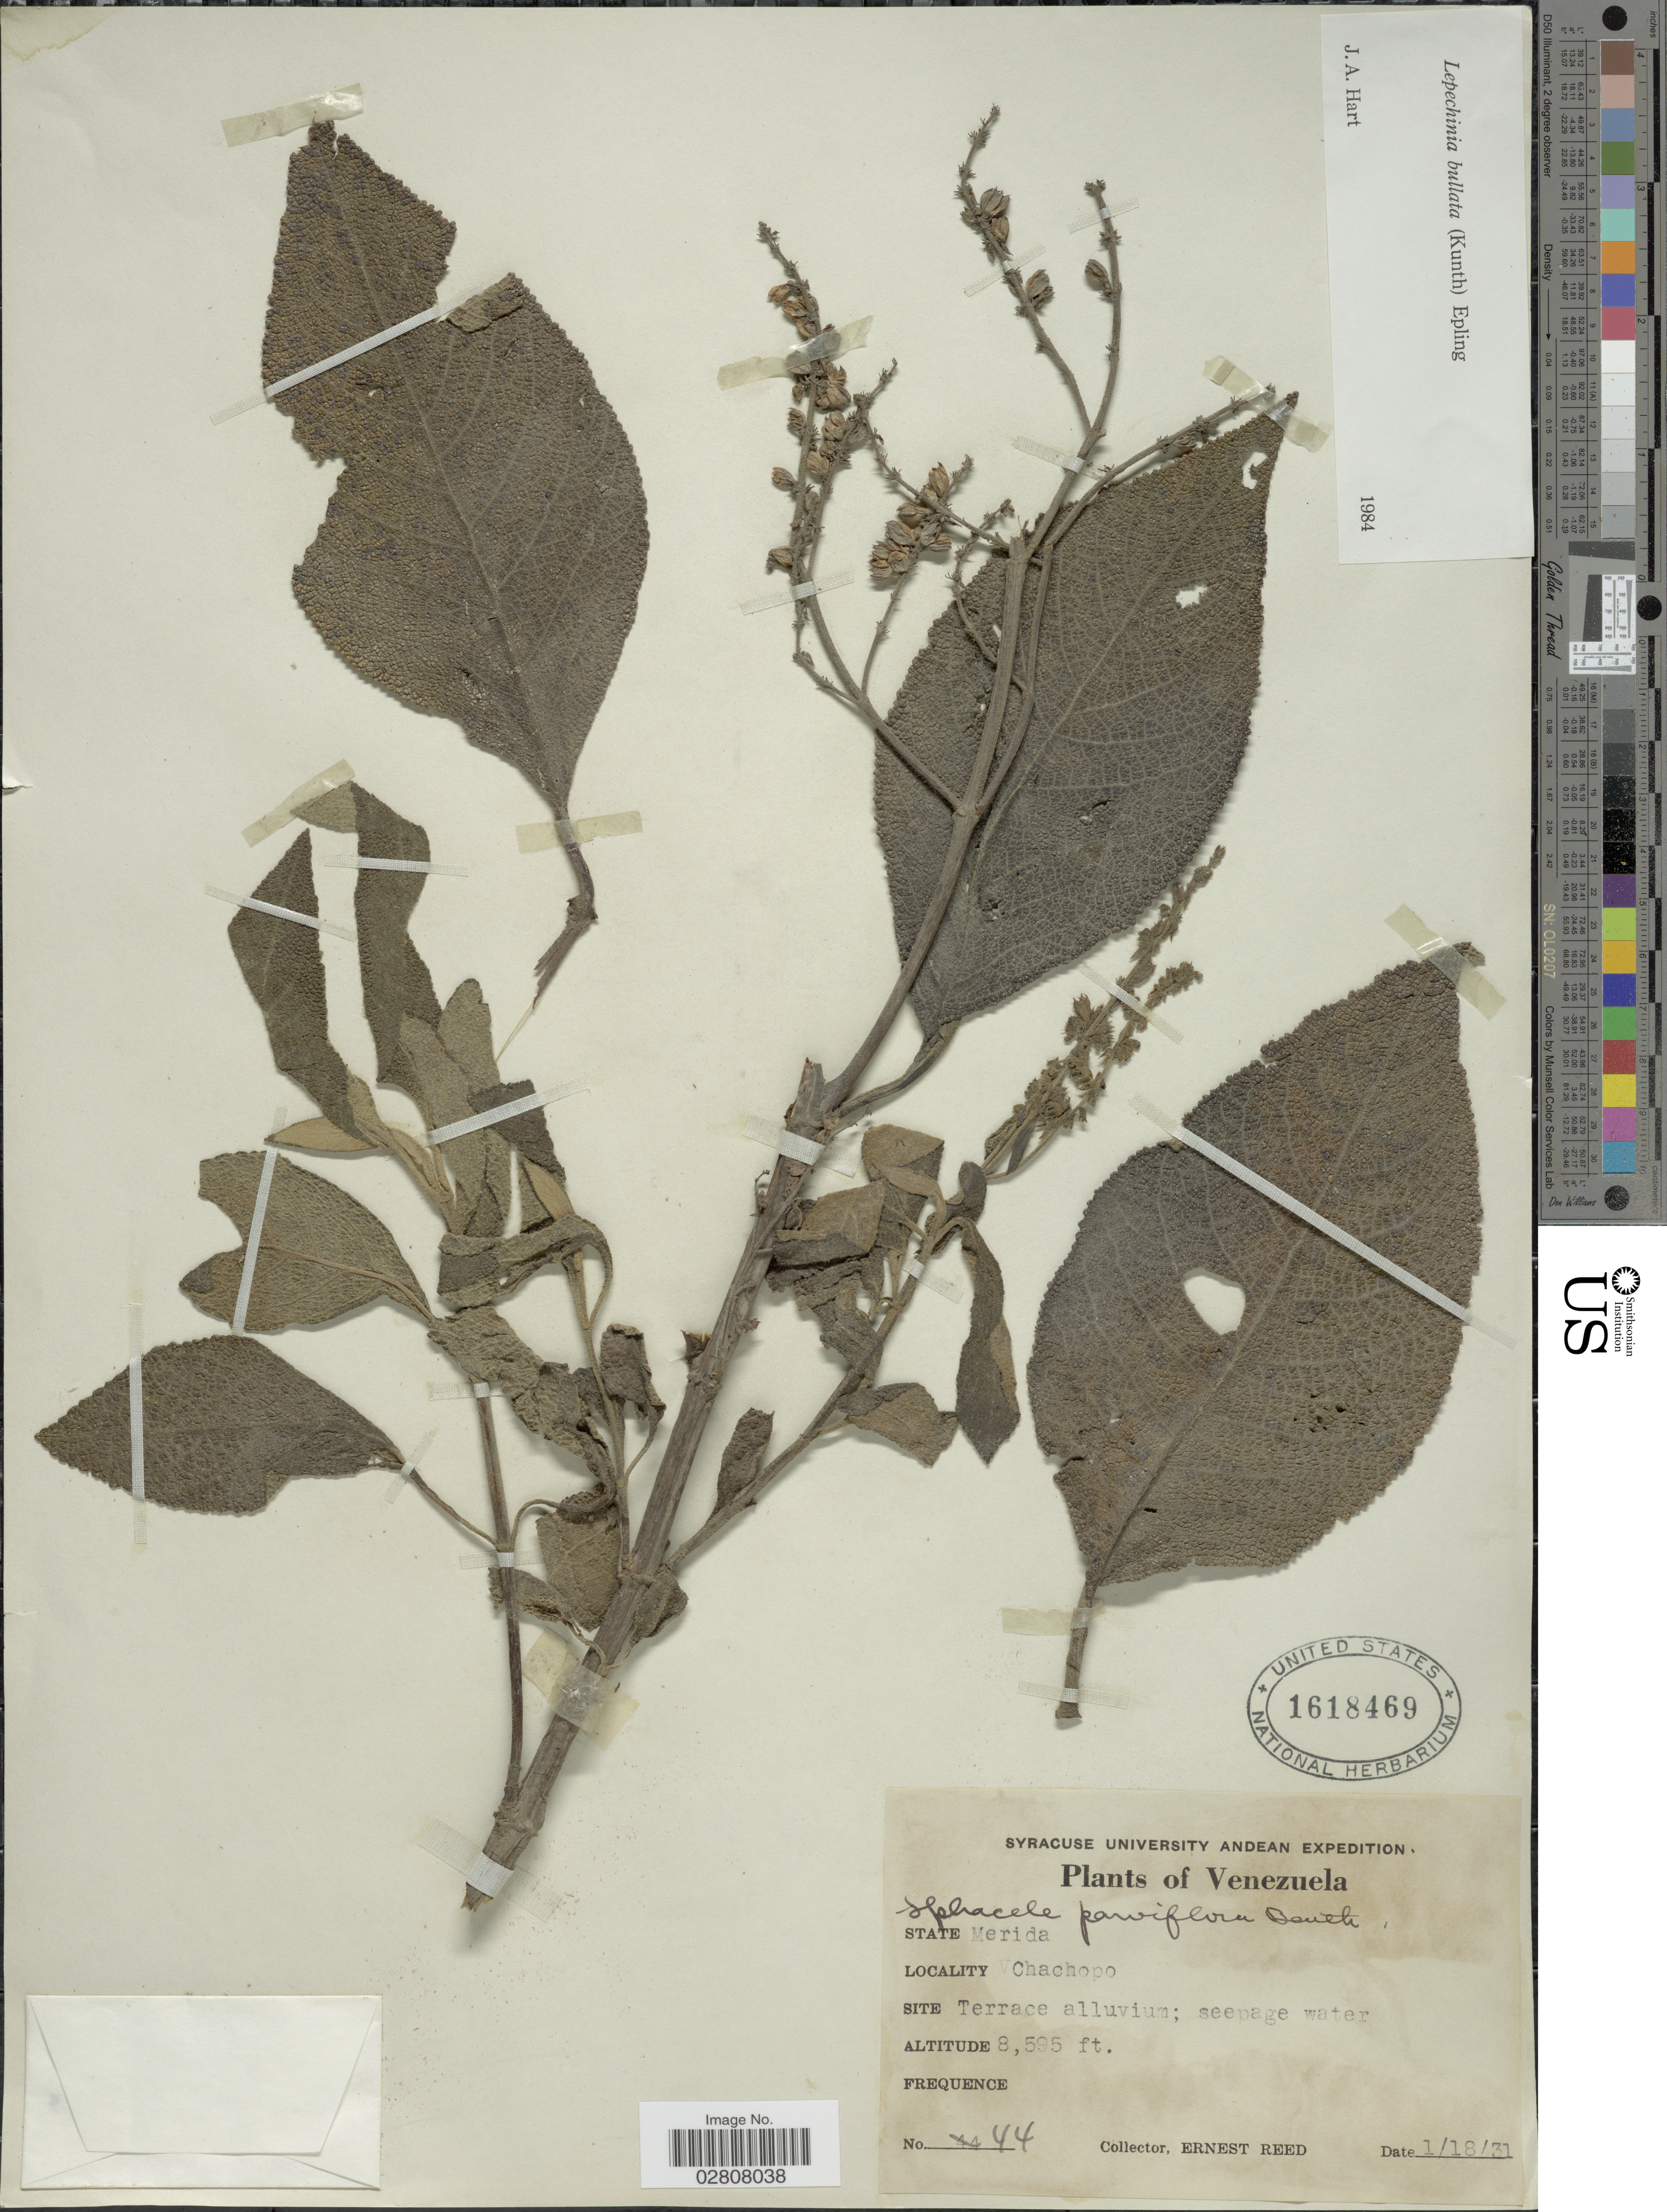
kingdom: Plantae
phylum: Tracheophyta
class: Magnoliopsida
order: Lamiales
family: Lamiaceae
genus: Lepechinia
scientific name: Lepechinia bullata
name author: (Kunth) Epling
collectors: E. Reed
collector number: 44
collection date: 1931-01-18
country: Venezuela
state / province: Mérida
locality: Chachopo.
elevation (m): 2620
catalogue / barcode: US 1618469